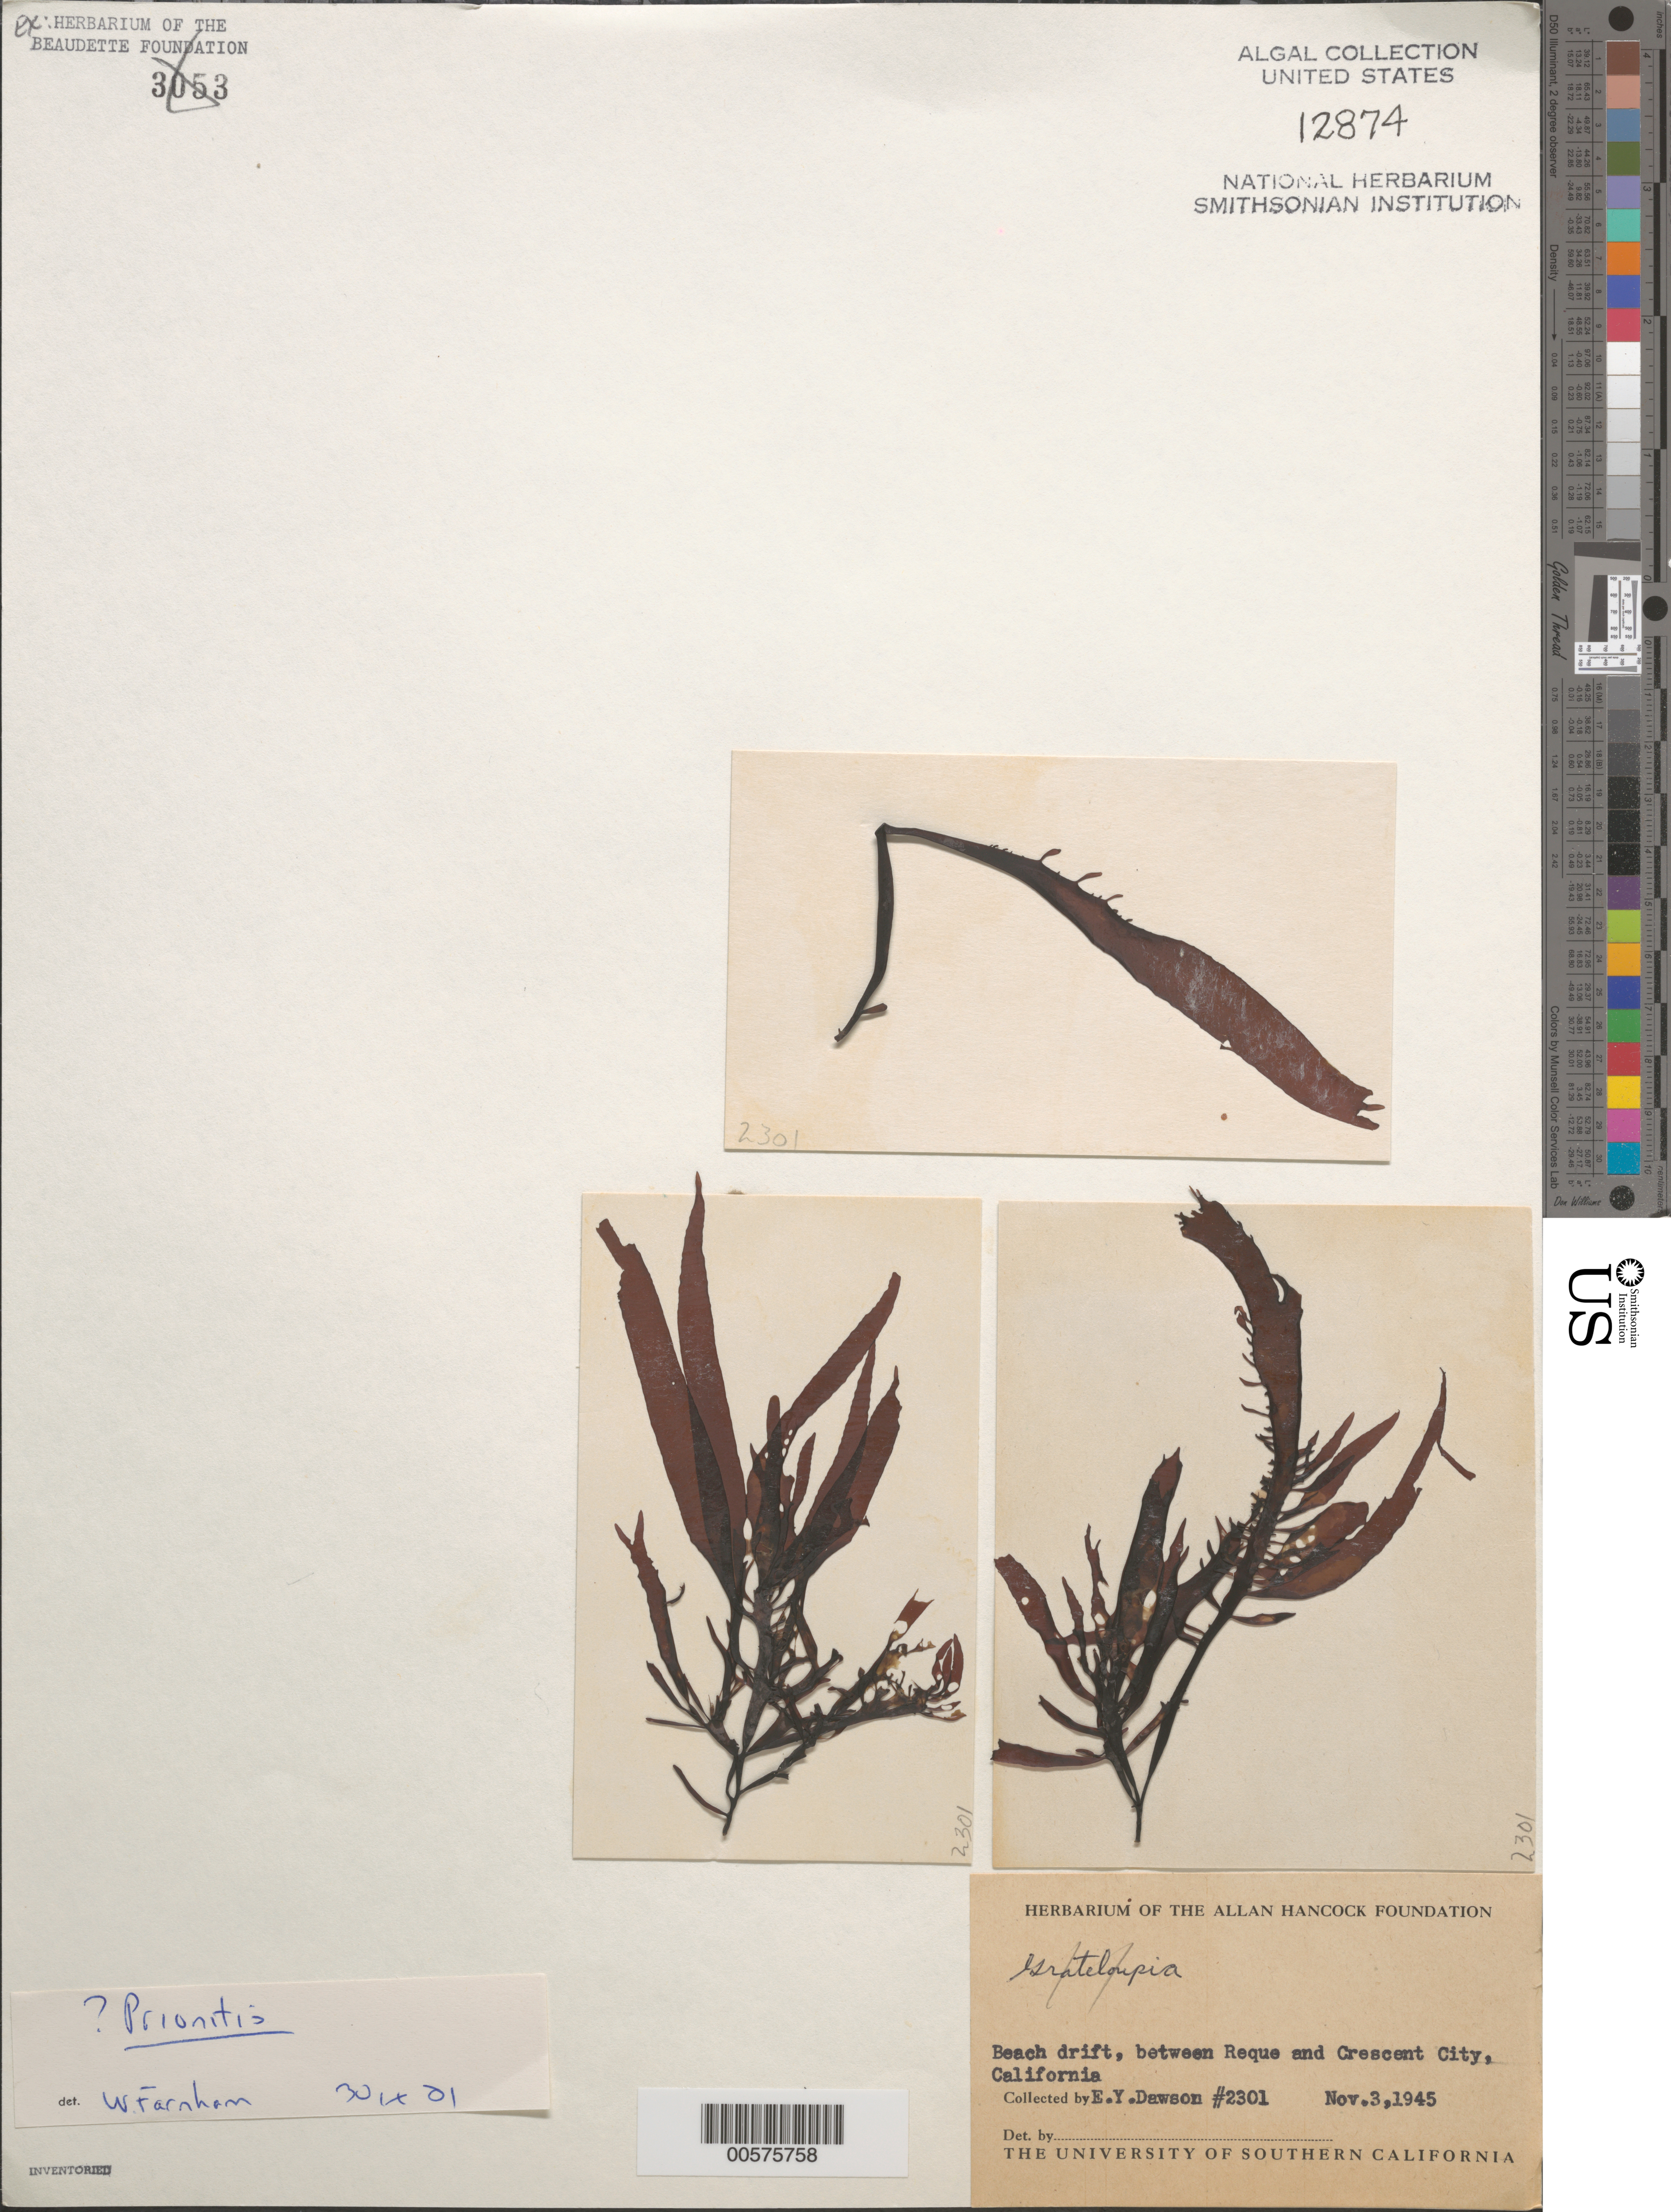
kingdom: Plantae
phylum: Rhodophyta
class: Florideophyceae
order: Cryptonemiales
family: Cryptonemiaceae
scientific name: Prionitis sp.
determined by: Farnham, W. F.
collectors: E. Y. Dawson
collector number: EYD 2301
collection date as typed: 03 Nov 1945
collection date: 1945-11-03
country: United States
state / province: California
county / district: Del Norte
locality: Between Reque and Crescent City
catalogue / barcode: US 12874